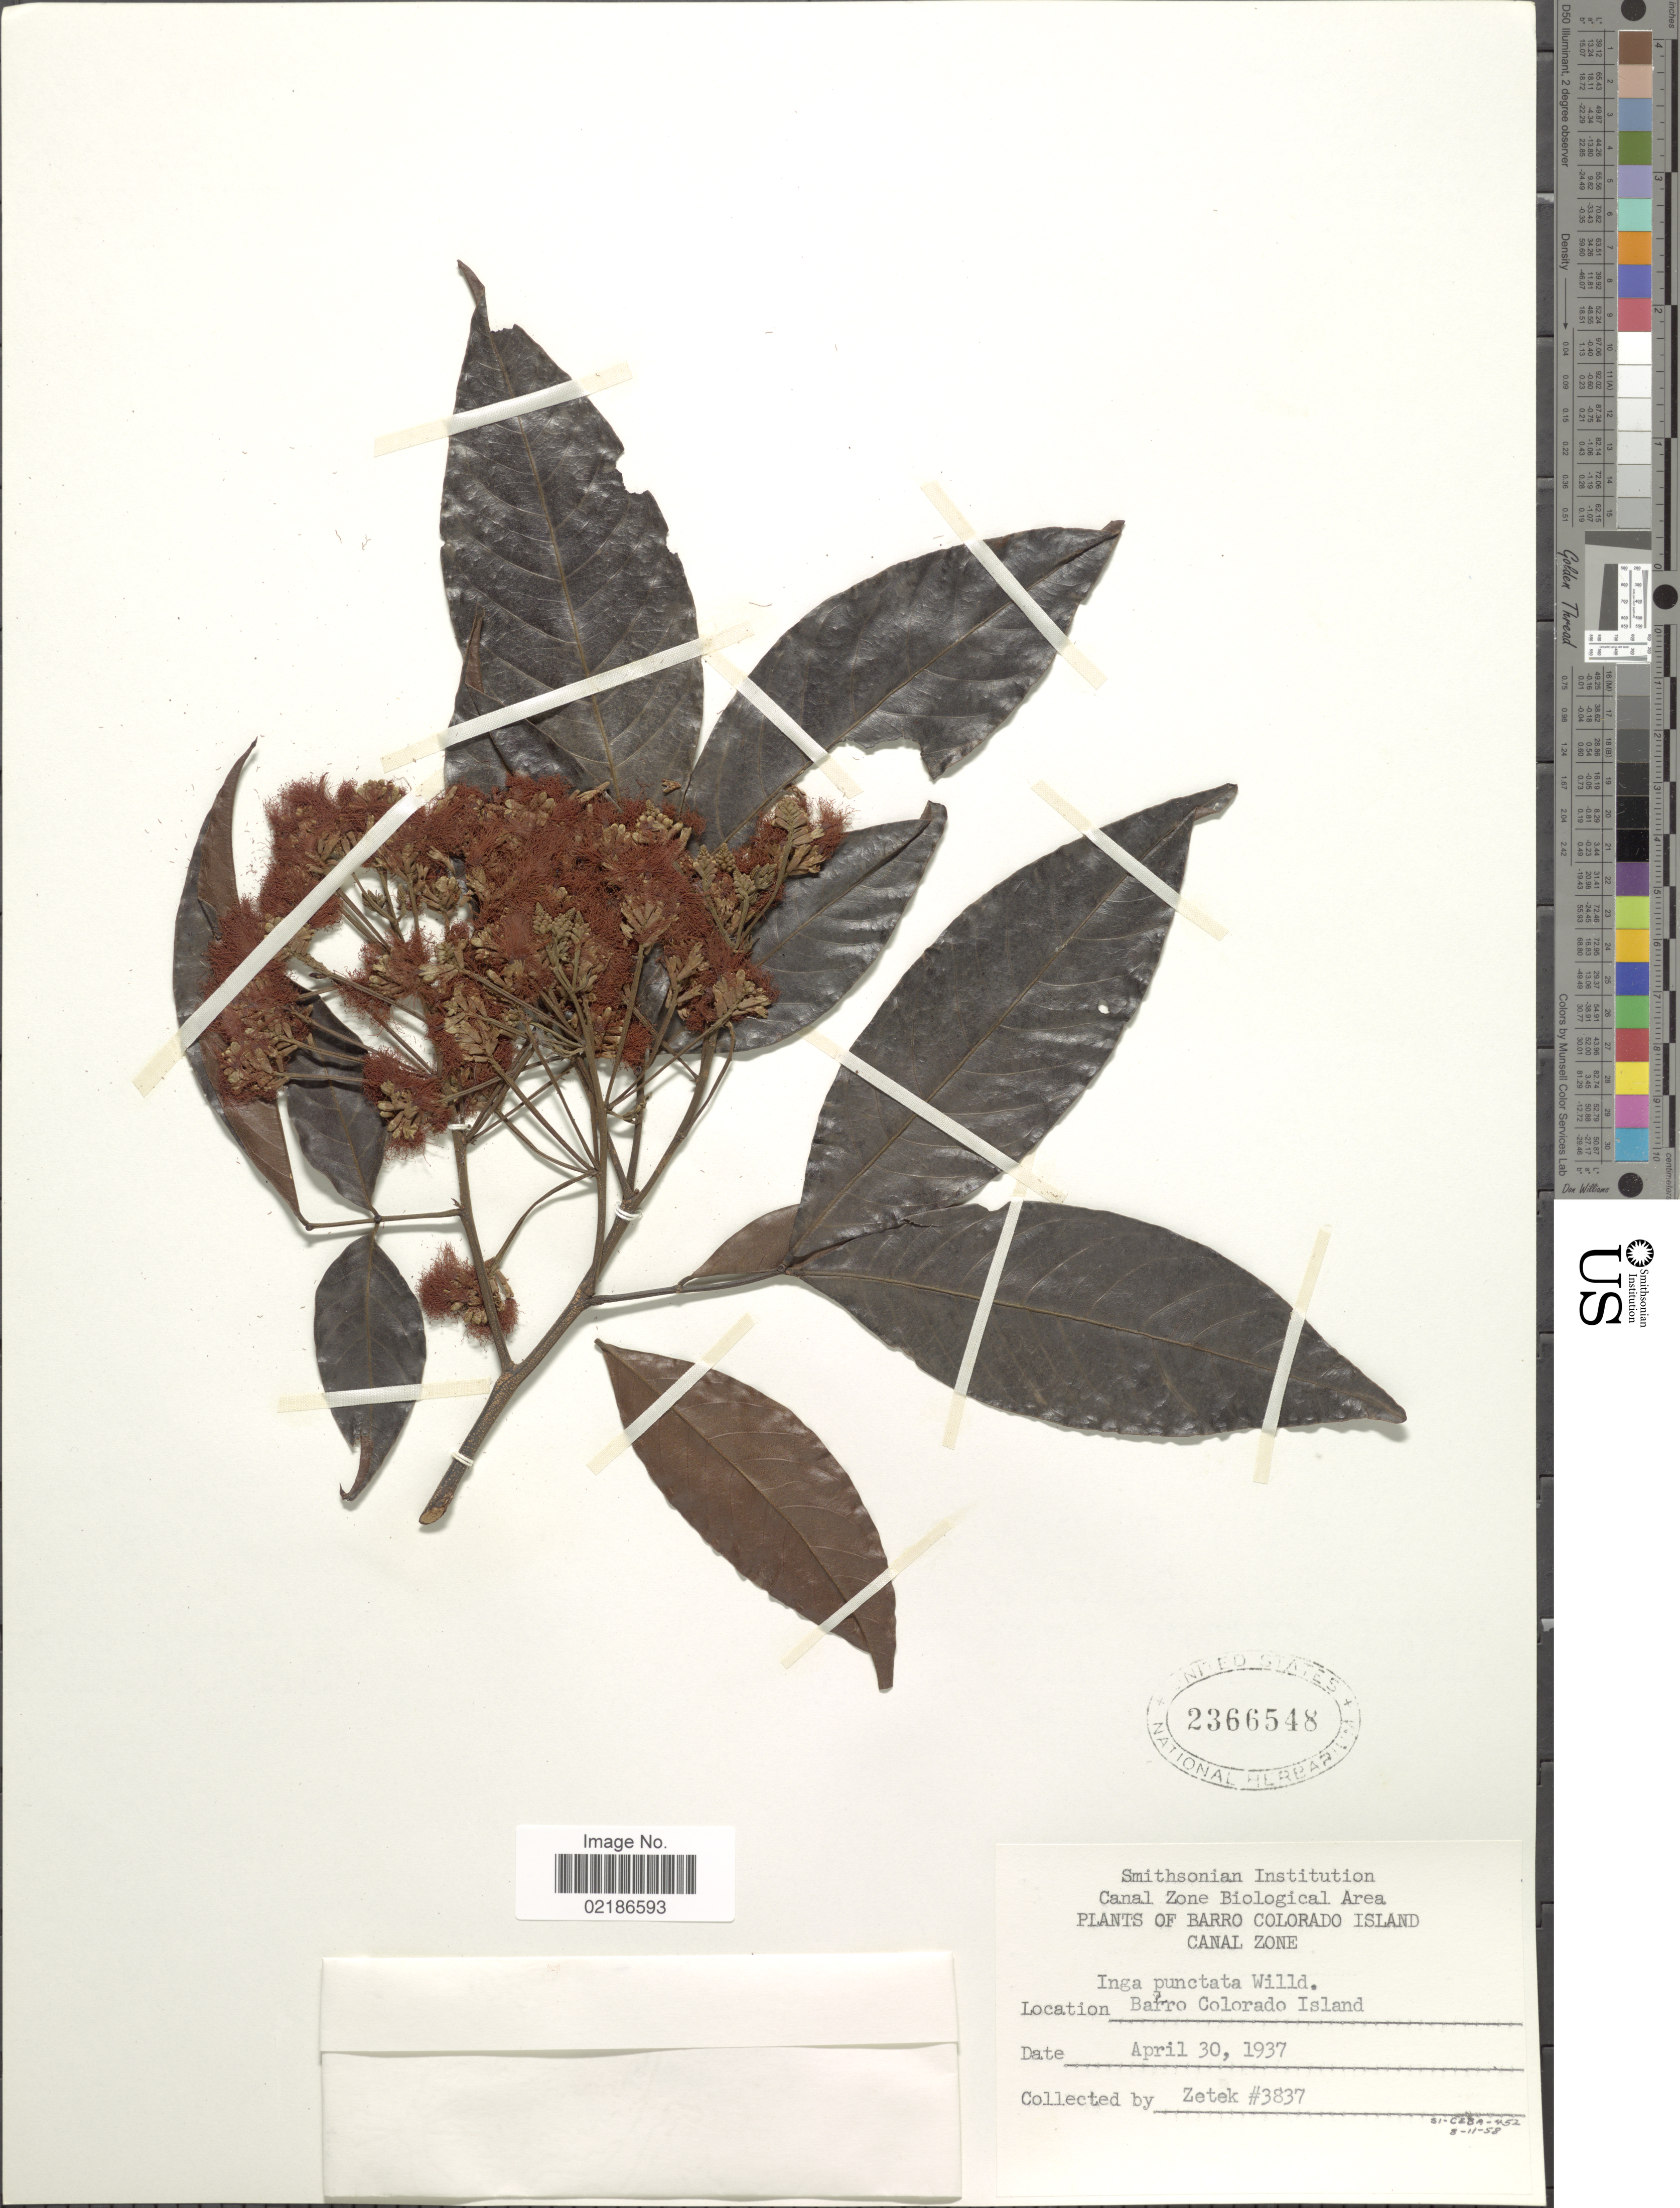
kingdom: Plantae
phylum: Tracheophyta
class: Magnoliopsida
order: Fabales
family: Fabaceae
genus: Inga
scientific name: Inga punctata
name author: Willd.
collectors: -. Zetek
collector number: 3837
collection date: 1937-04-30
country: Panama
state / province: Panamá Oeste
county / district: Canal Zone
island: Barro Colorado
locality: Canal Zone, Barro Colorado Island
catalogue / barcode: US 2366548